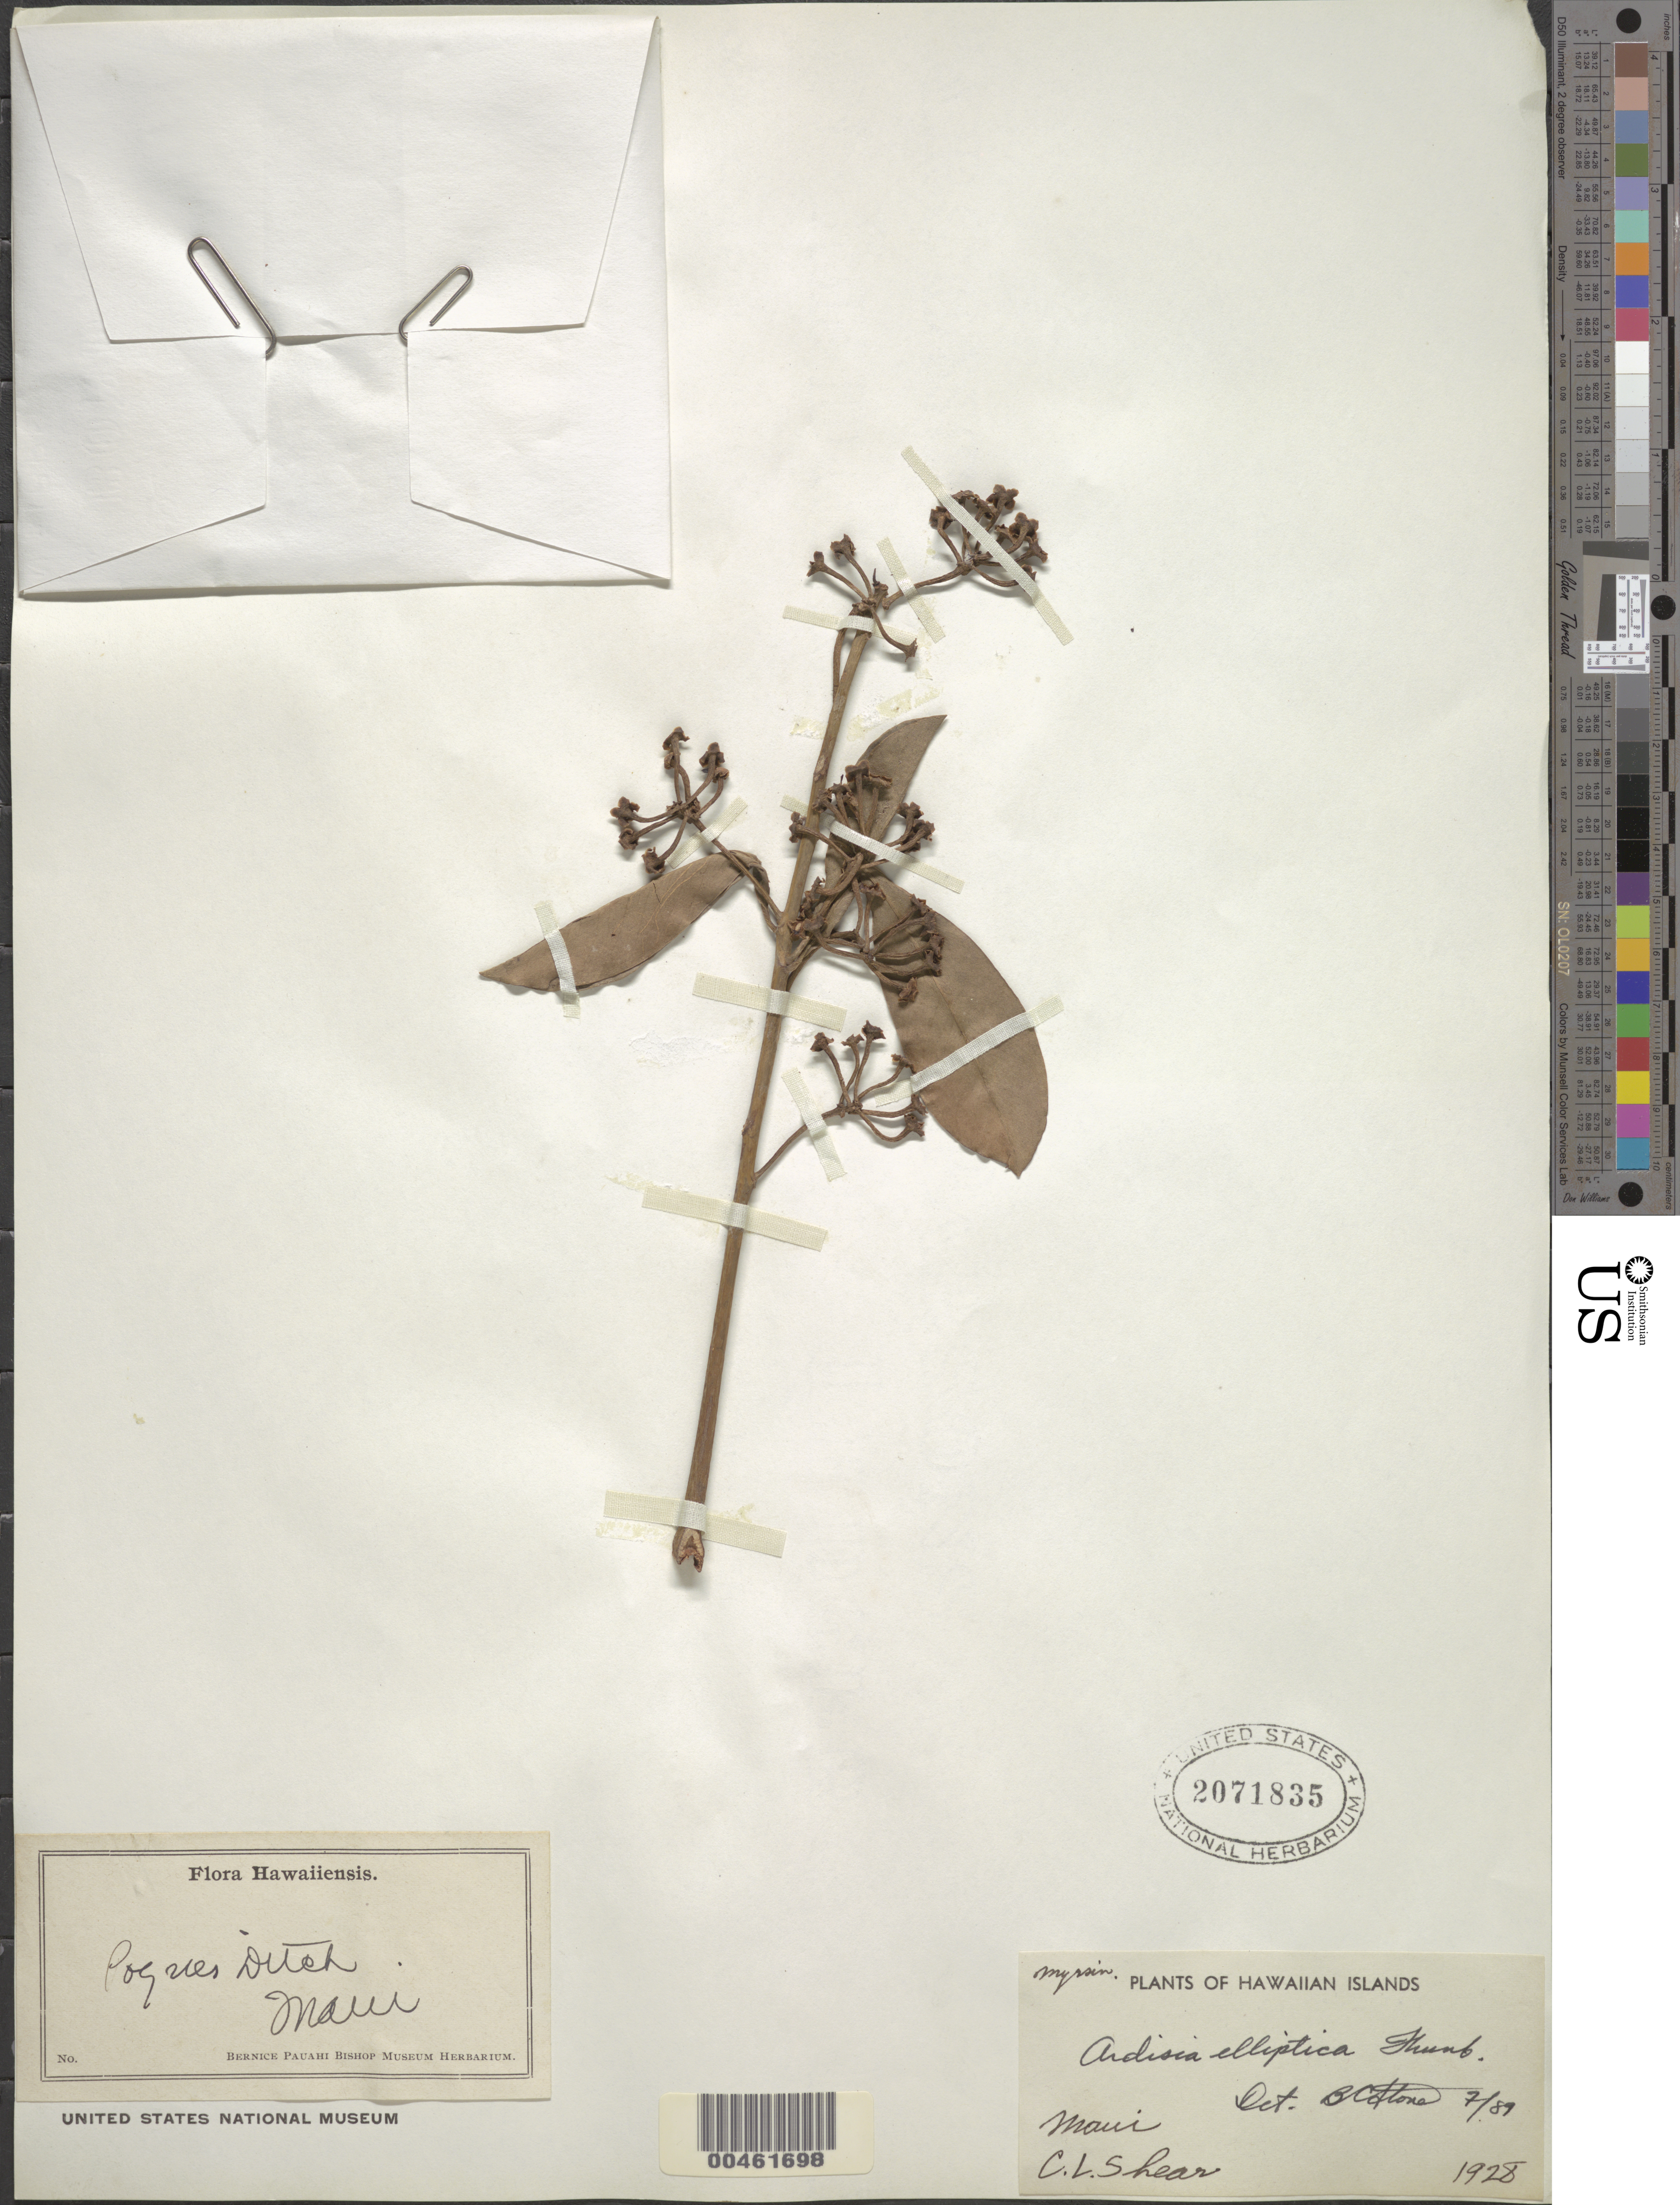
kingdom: Plantae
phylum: Tracheophyta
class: Magnoliopsida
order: Ericales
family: Primulaceae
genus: Ardisia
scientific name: Ardisia elliptica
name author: Thunb.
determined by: Coftons, B.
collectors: C. L. Shear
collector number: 1928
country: United States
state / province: Hawaii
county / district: Maui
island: Maui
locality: Pogues Ditch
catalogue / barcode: US 2071835